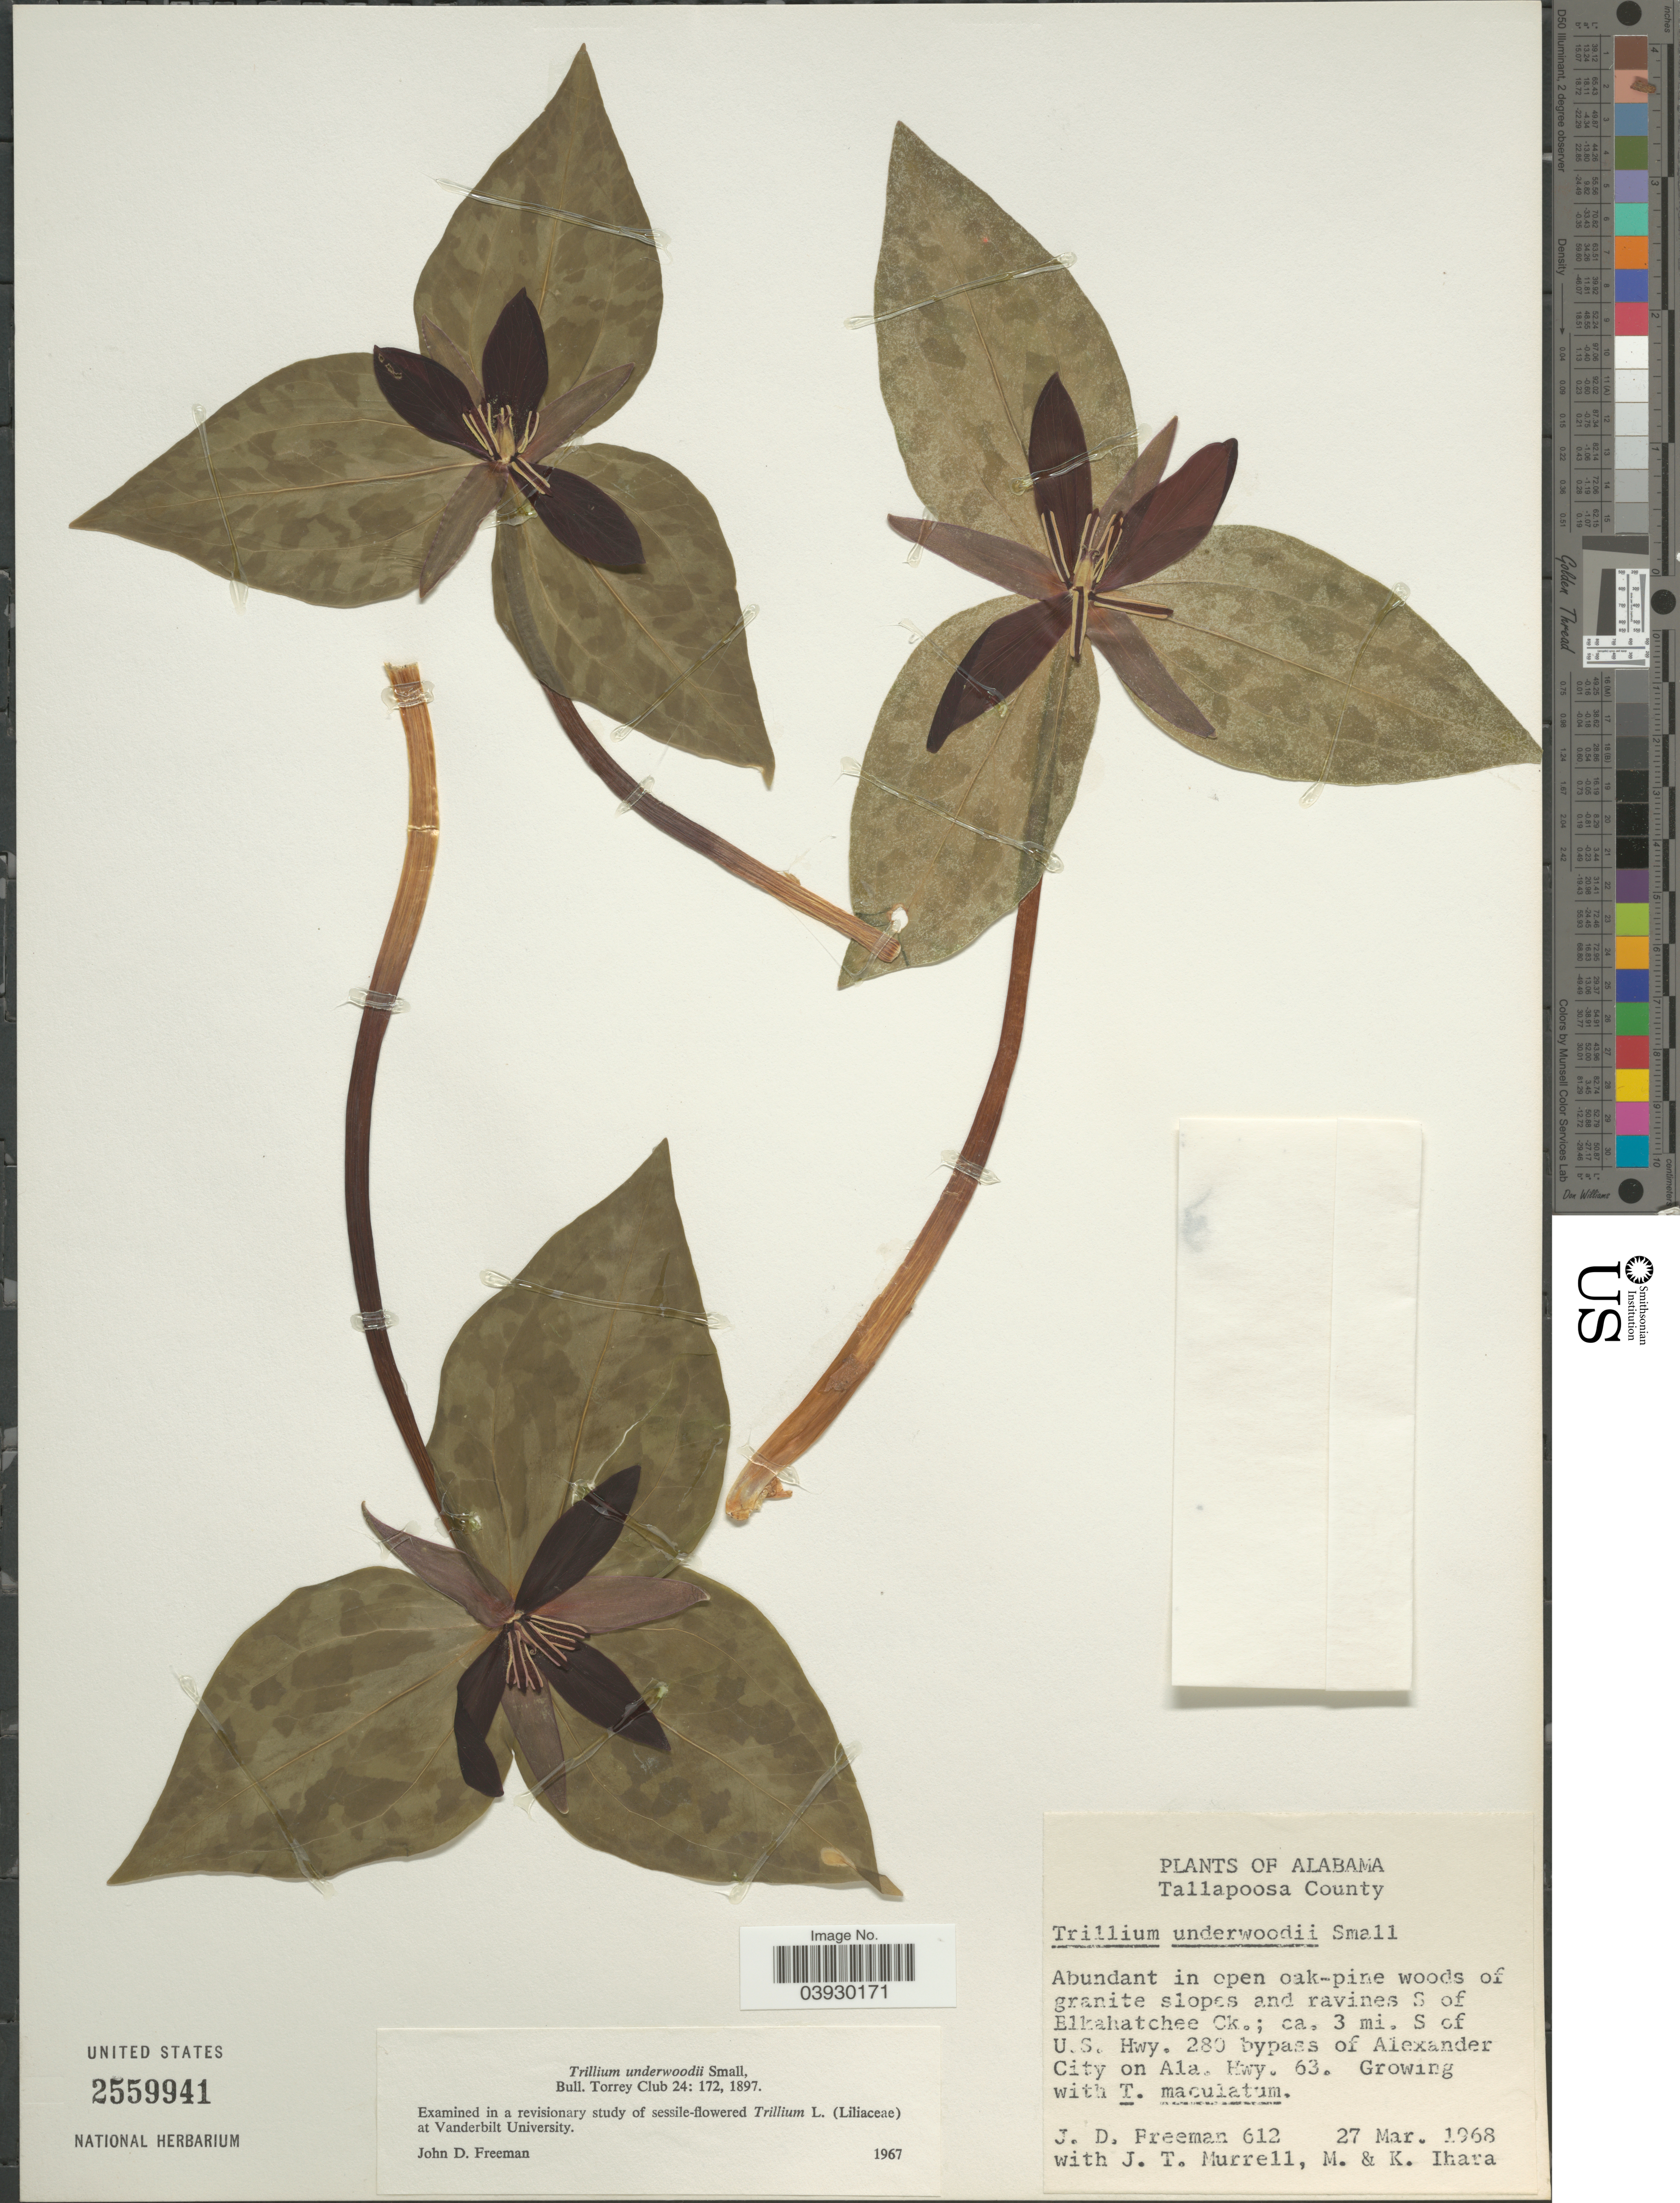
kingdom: Plantae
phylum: Tracheophyta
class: Liliopsida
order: Liliales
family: Melanthiaceae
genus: Trillium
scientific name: Trillium underwoodii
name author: Small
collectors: J. Freeman, J. Murrell, M. Ihara & K. Ihara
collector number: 612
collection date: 1968-03-27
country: United States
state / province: Alabama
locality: Tallapoosa County. In open oak-pine woods of granite slopes and ravines S of Elkahatchee Ck.; ca. 3 mi. S of U.S. Hwy. 280 bypass of Alexander City on Ala. Hwy. 63.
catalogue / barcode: US 2559941